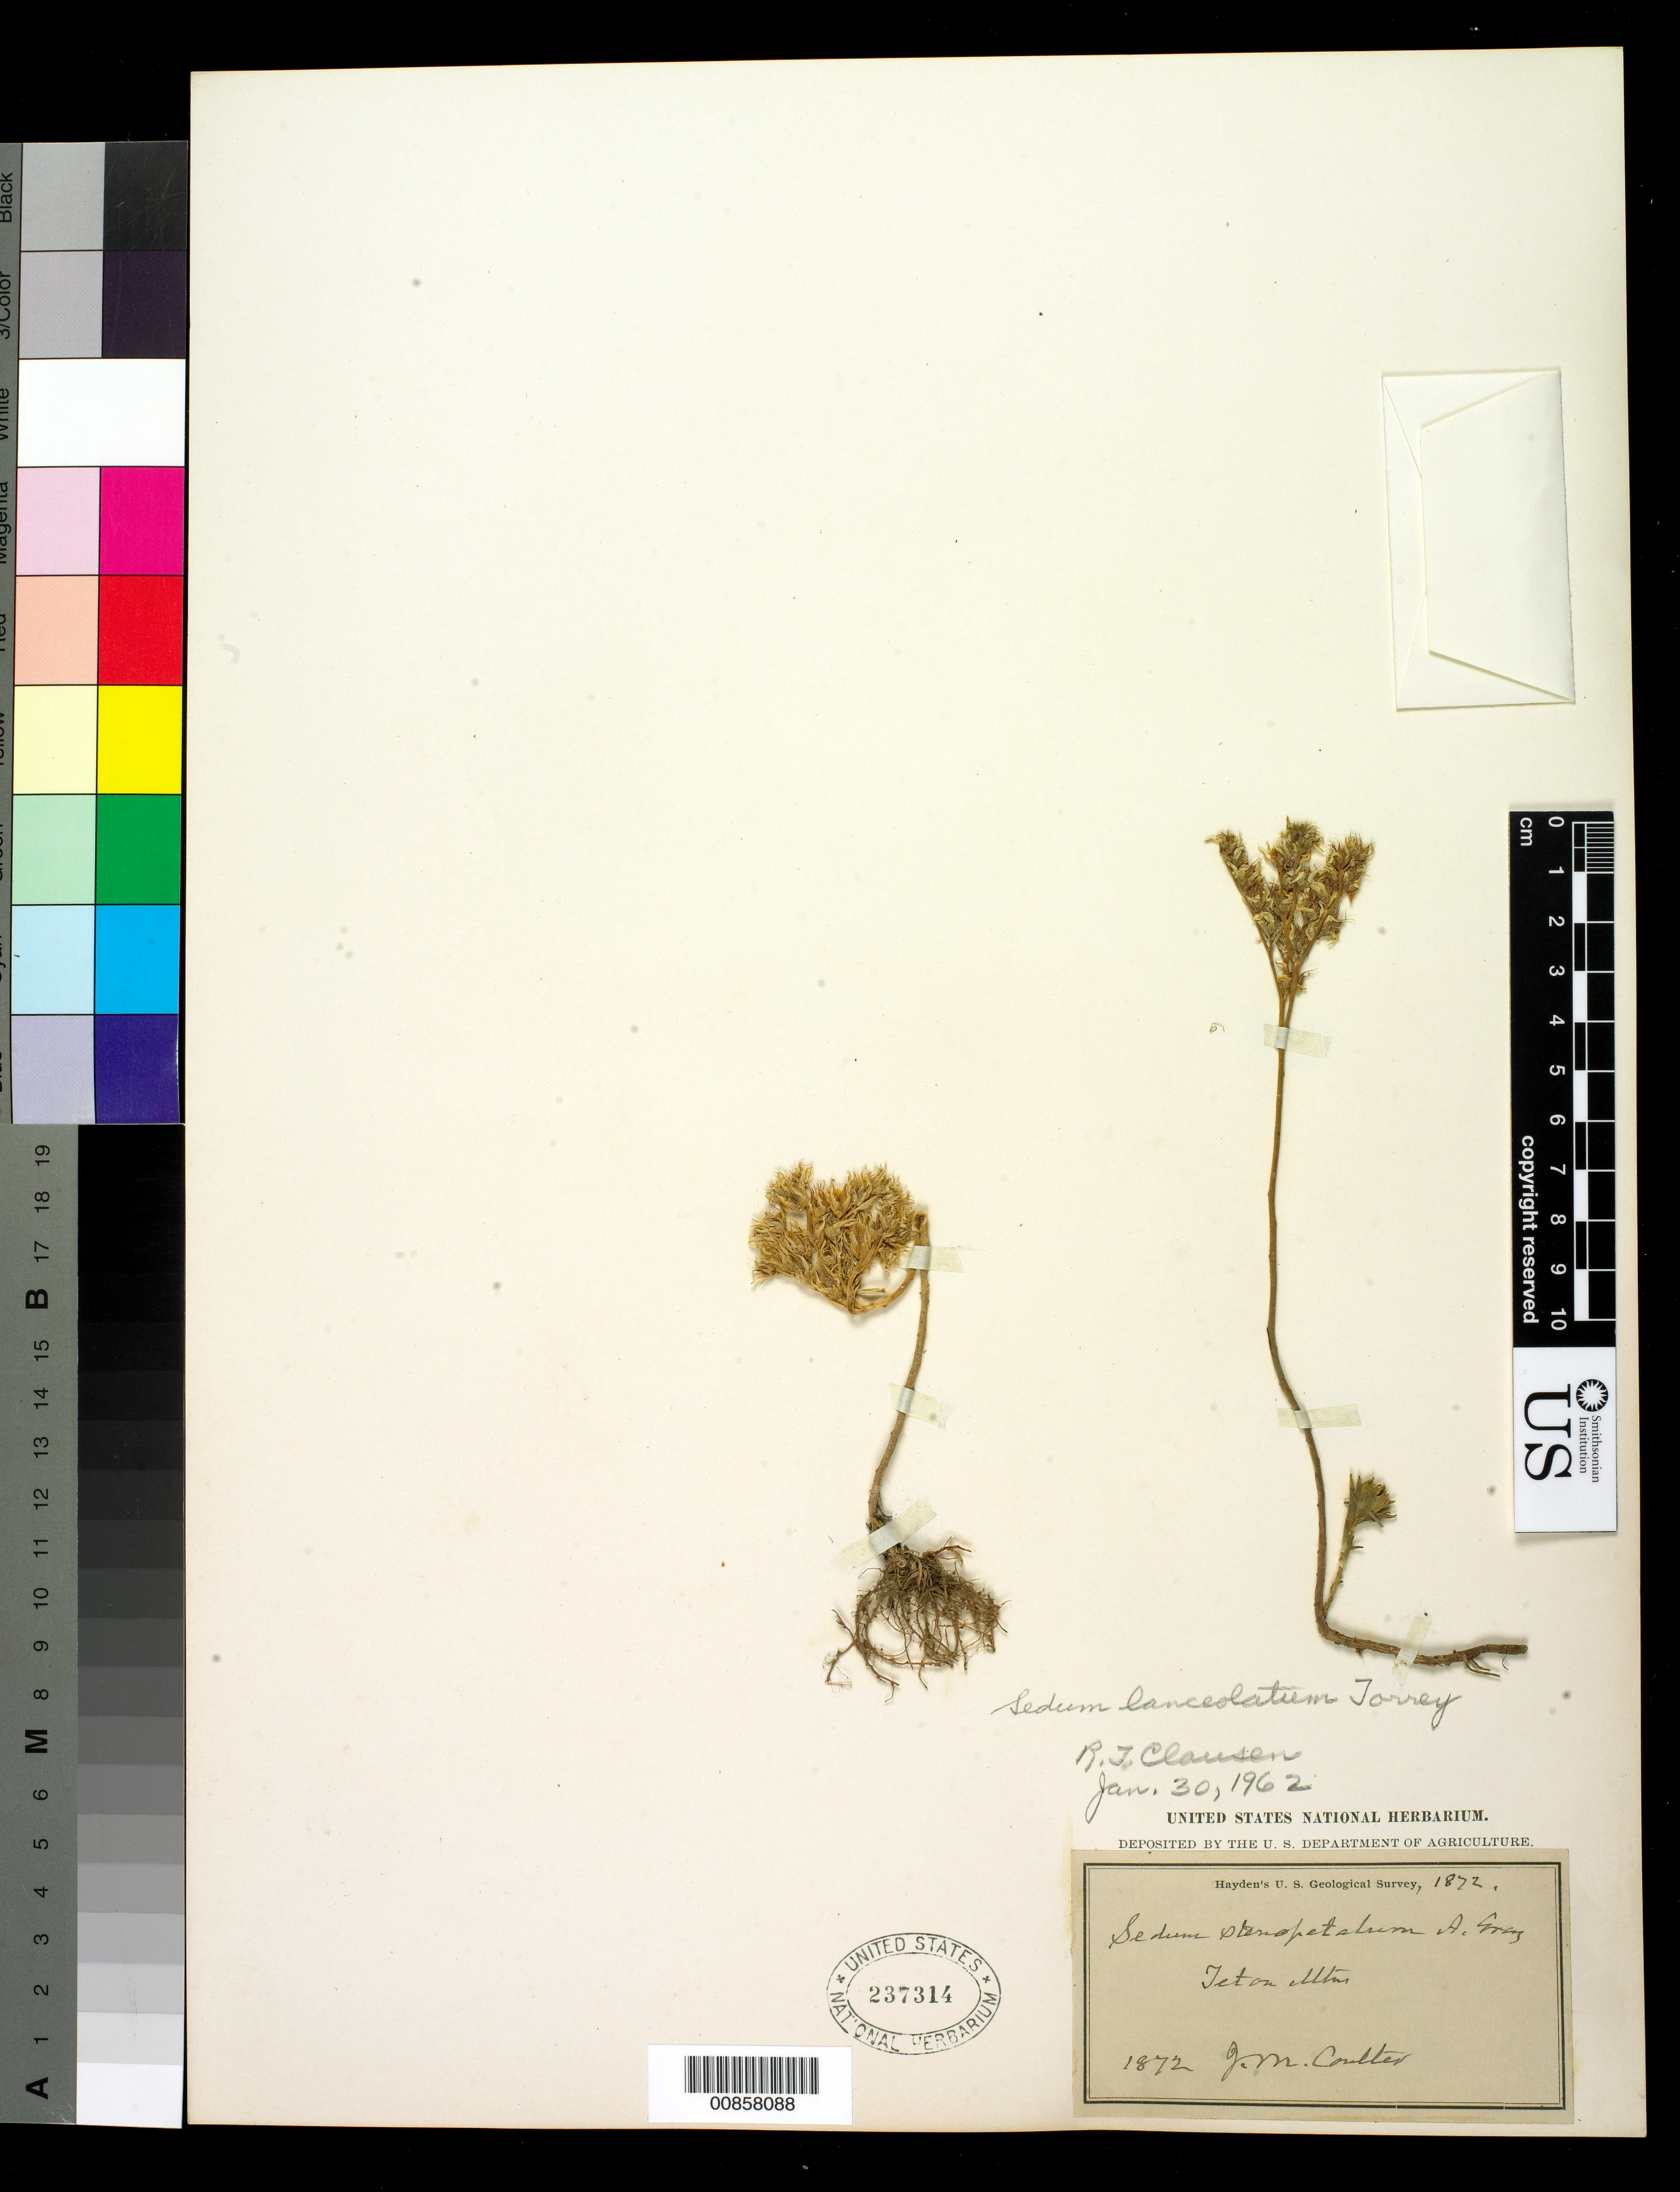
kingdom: Plantae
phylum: Tracheophyta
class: Magnoliopsida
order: Saxifragales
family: Crassulaceae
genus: Sedum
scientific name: Sedum lanceolatum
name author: Torr.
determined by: Clausen, R. J.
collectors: J. M. Coulter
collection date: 1872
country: United States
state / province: Wyoming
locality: Teton Mtns.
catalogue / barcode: US 237314